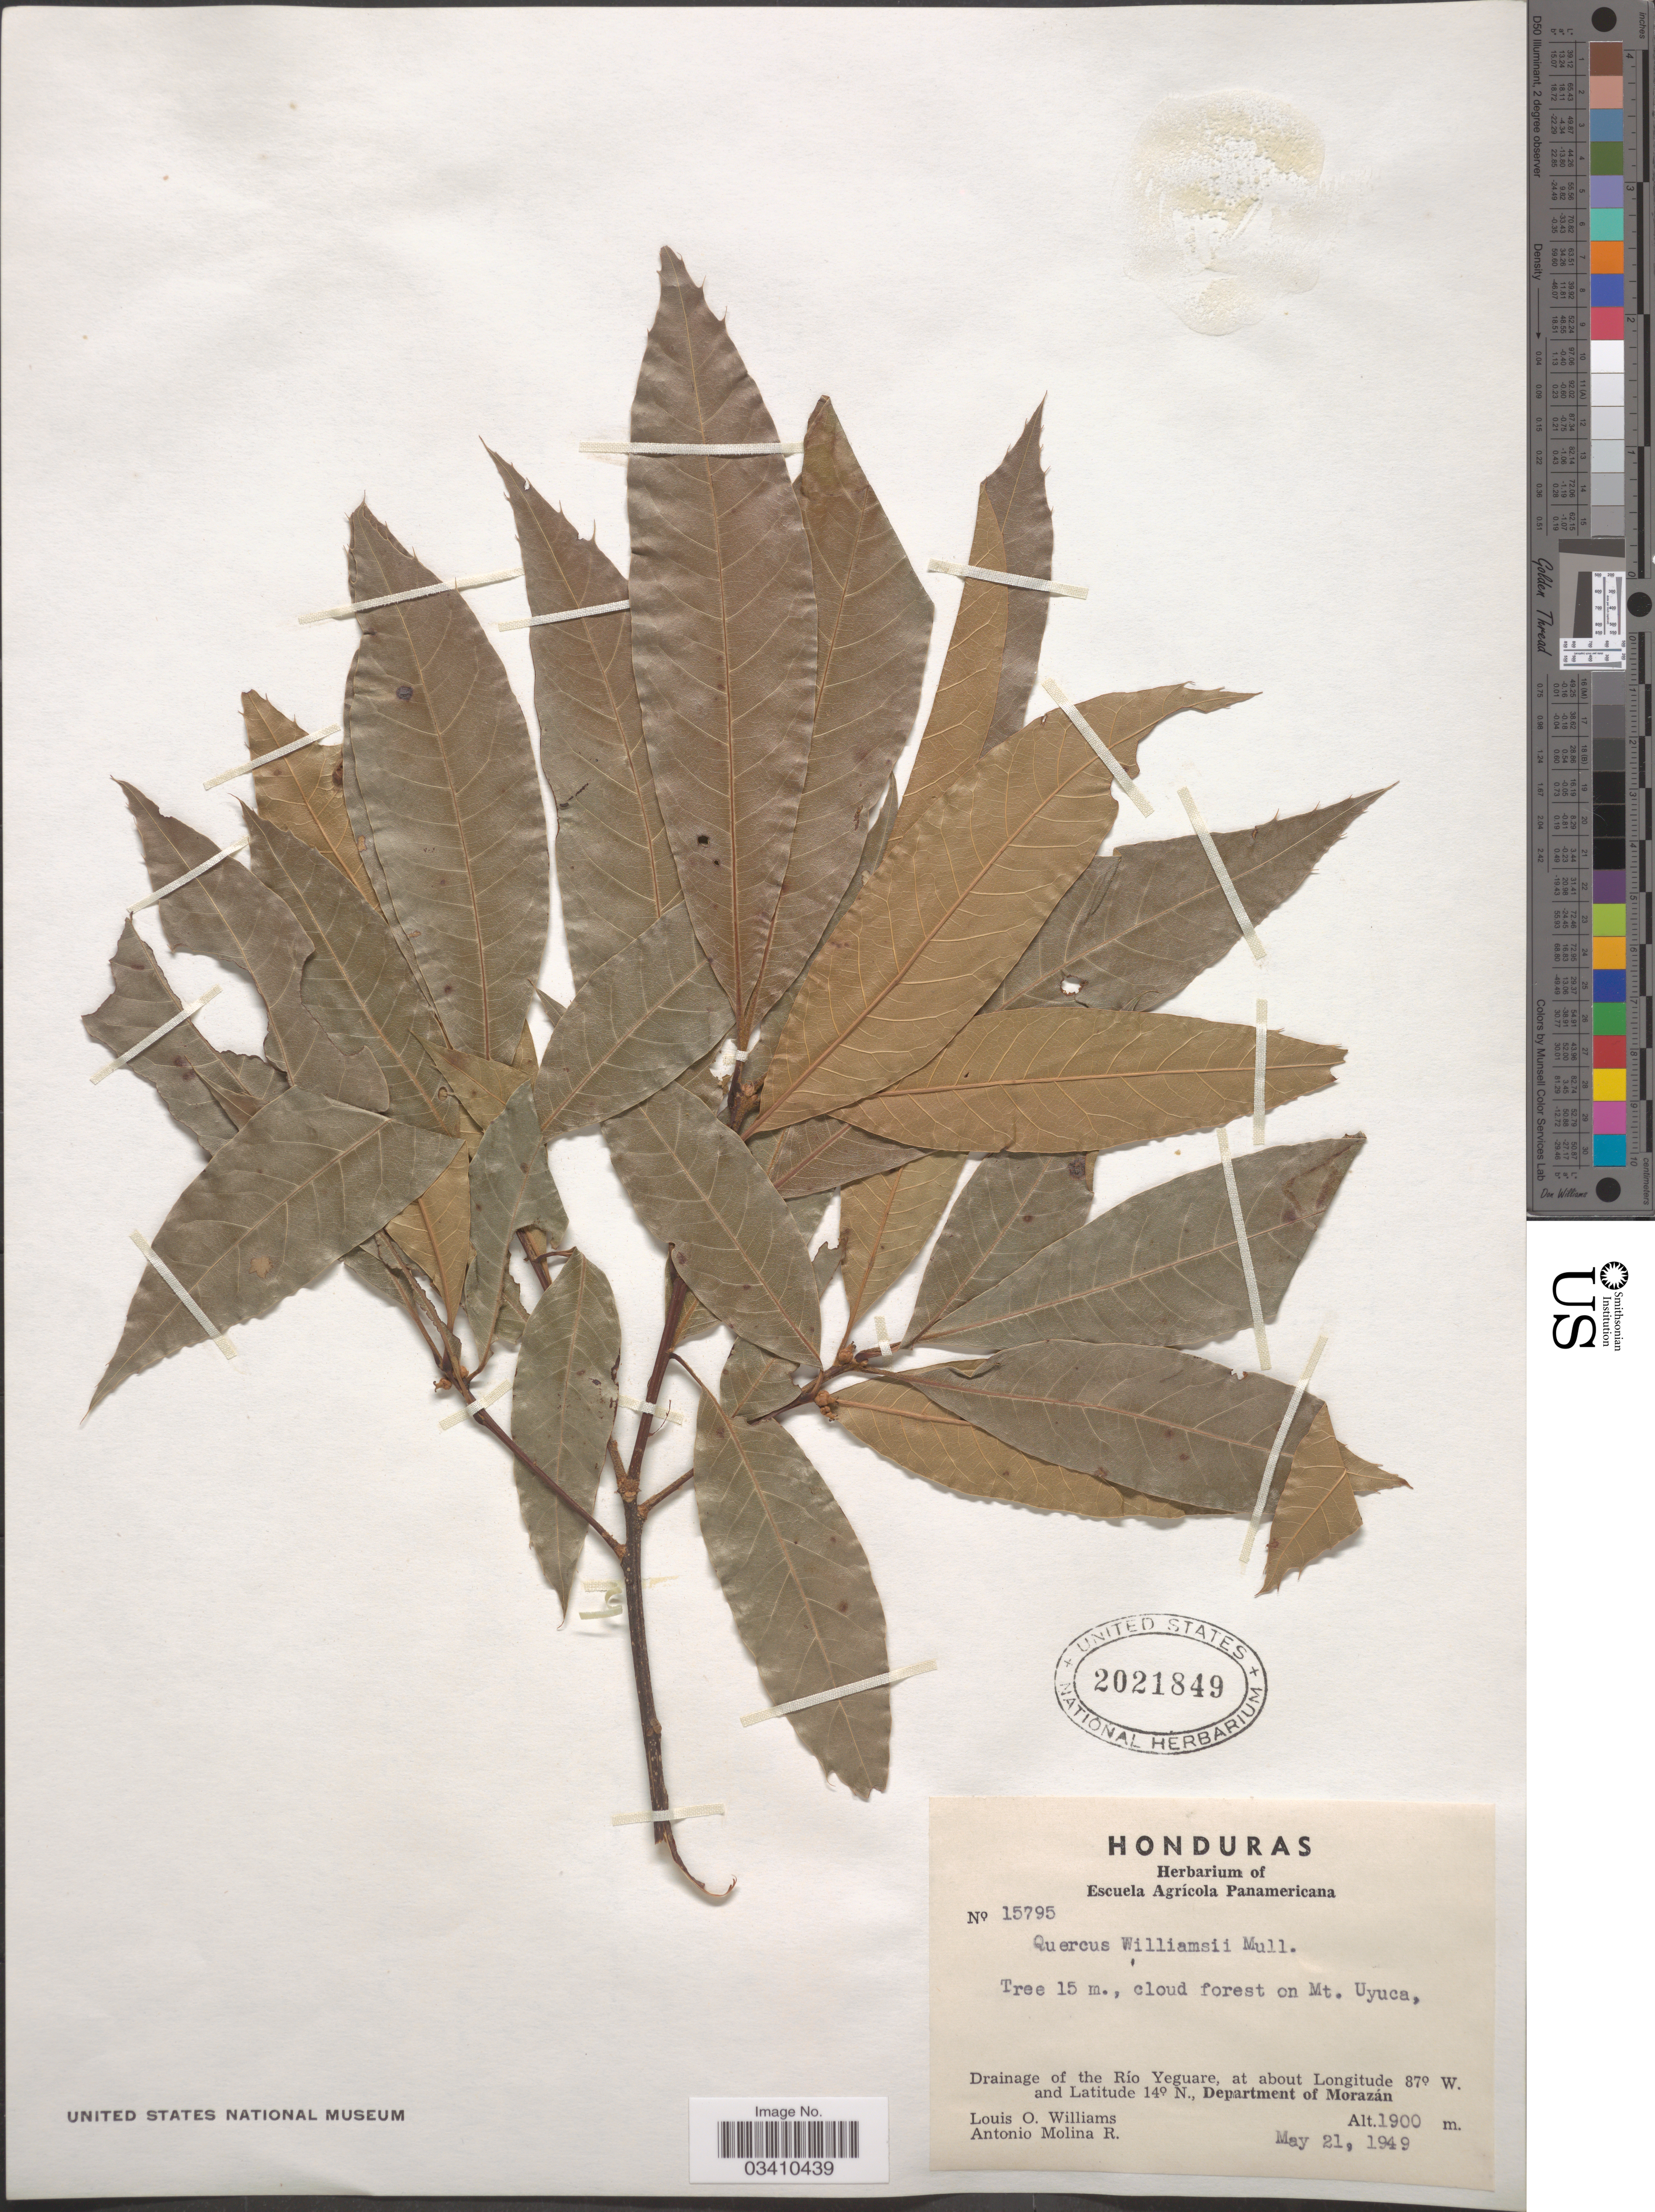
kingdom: Plantae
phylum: Tracheophyta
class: Magnoliopsida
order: Fagales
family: Fagaceae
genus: Quercus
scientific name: Quercus lowilliamsii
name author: C.H. Mull.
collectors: L. O. Williams & A. Molina R.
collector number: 15795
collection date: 1949-05-21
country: Honduras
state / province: Fco. Morazán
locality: Cloud forest on Mt. Uyuca. Drainage of the Río Yeguare, Department of Morazán.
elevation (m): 1900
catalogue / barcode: US 2021849